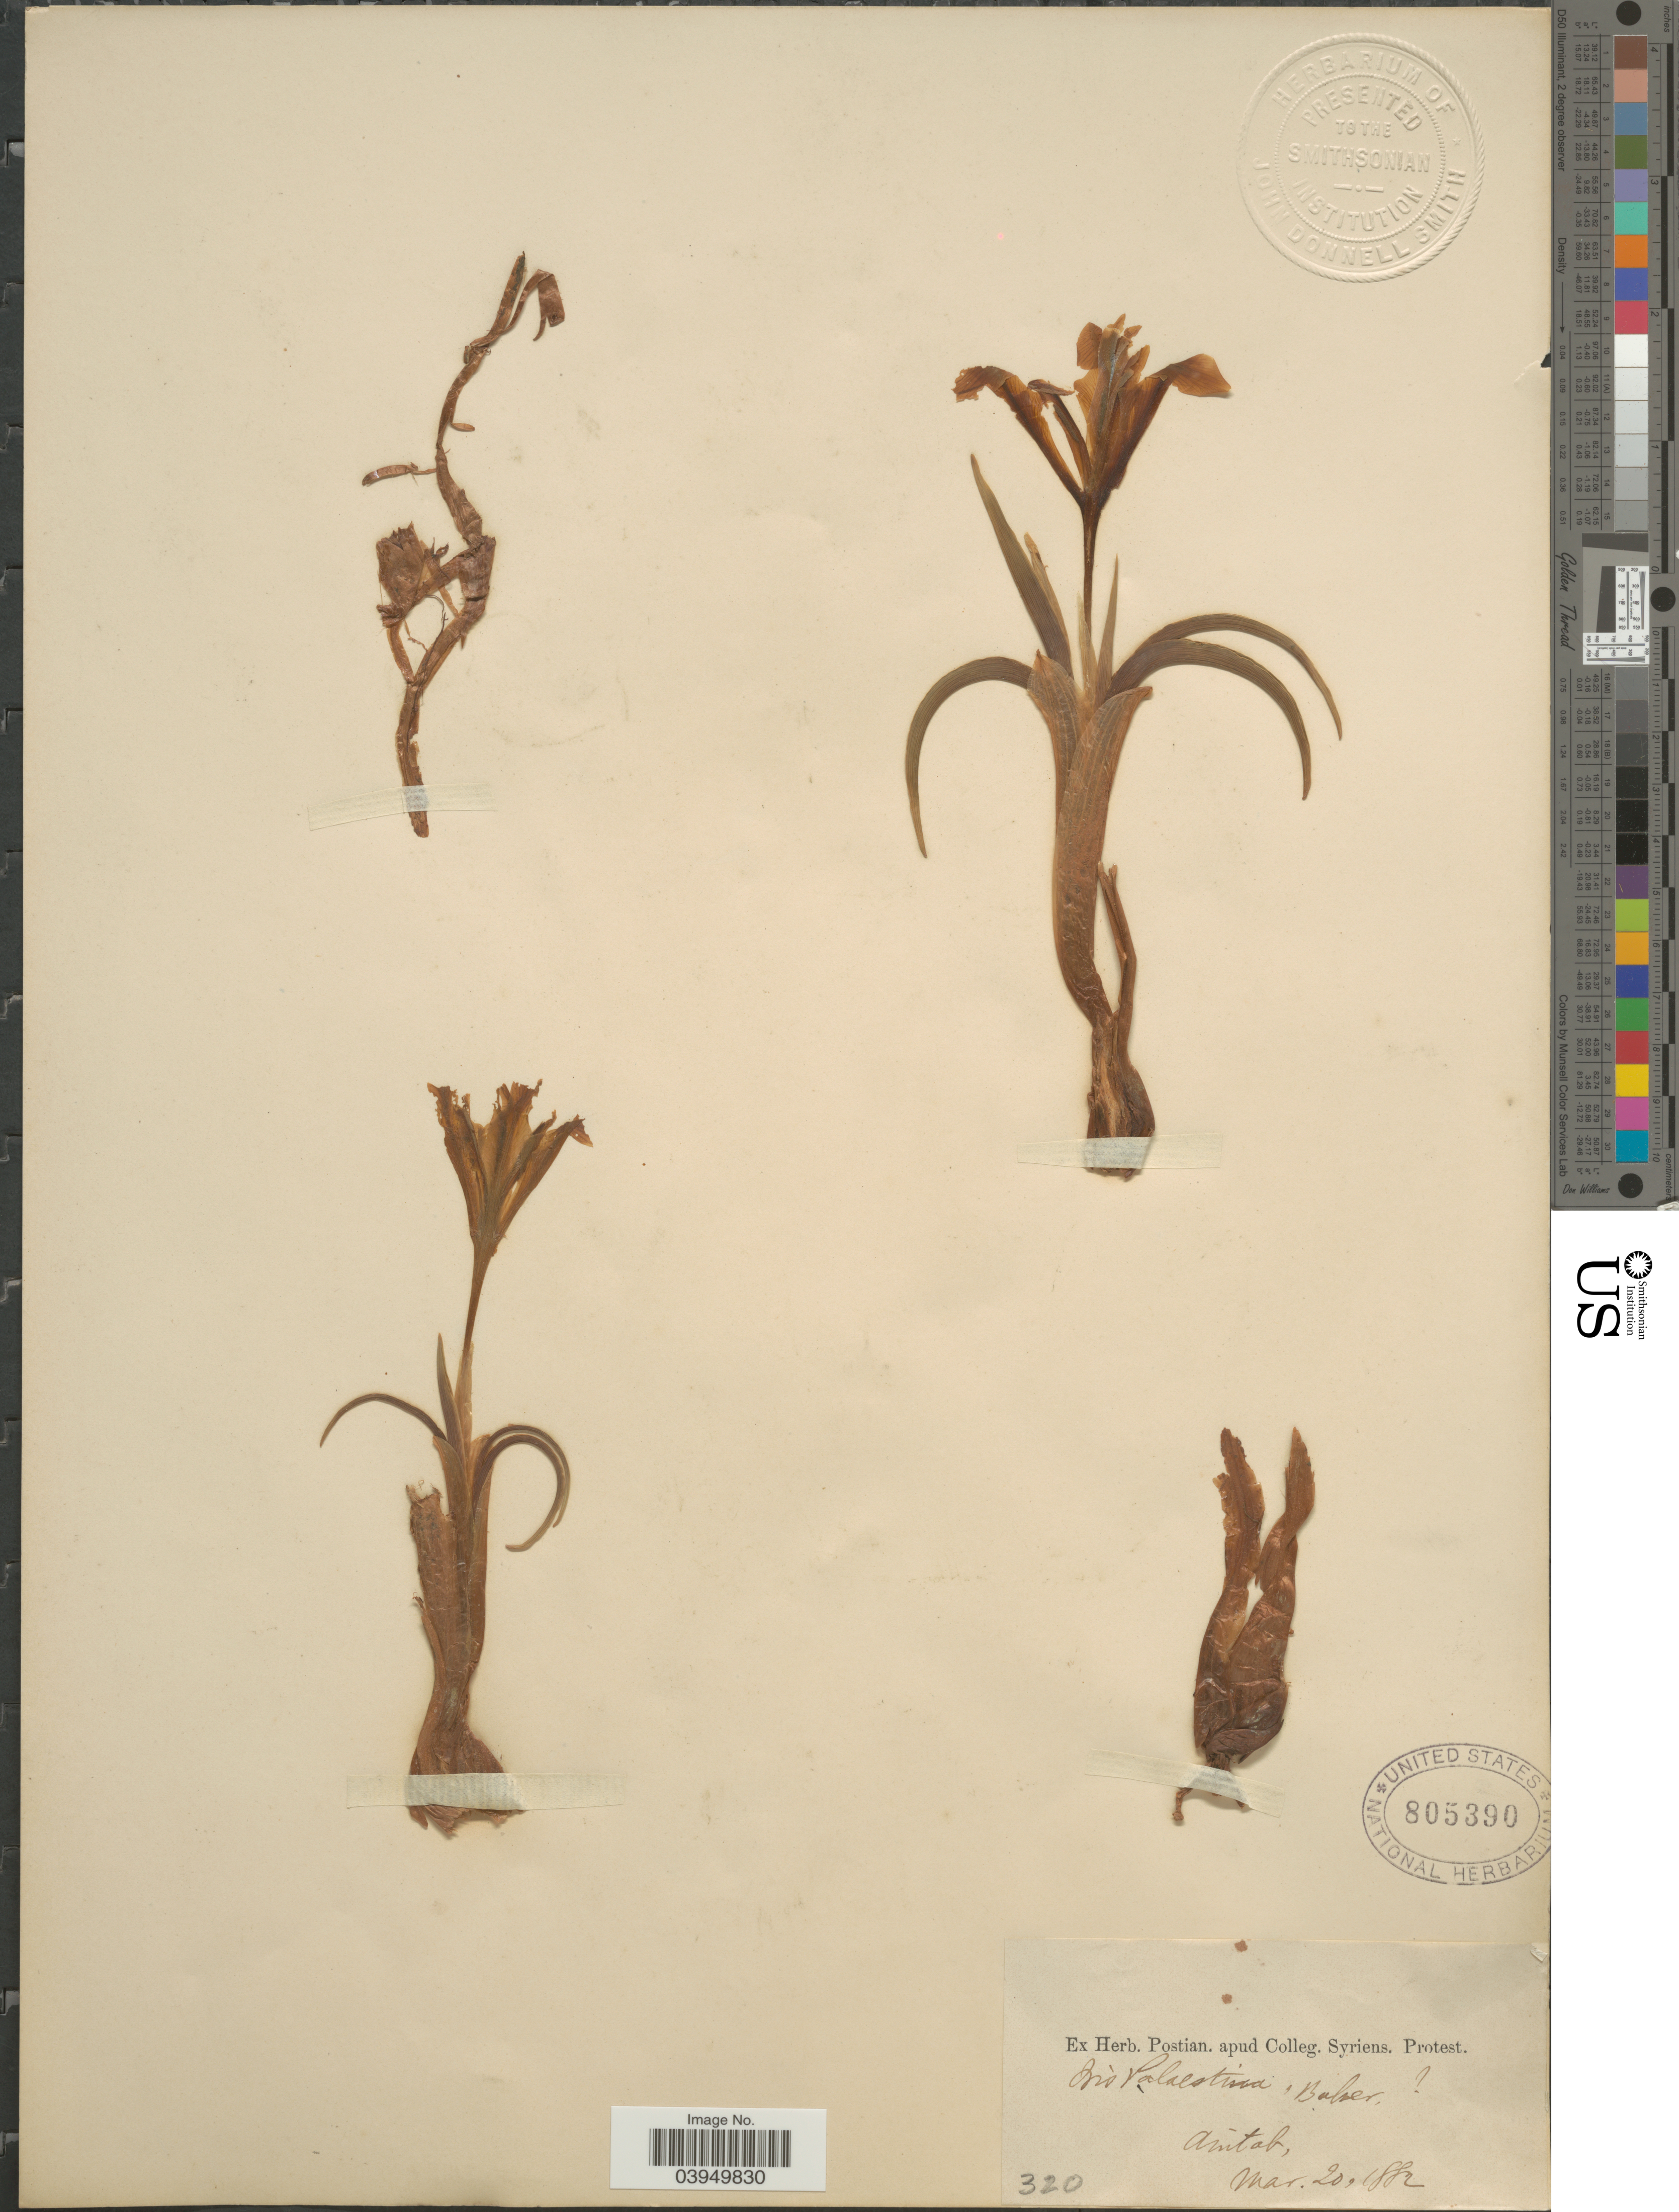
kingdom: Plantae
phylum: Tracheophyta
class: Liliopsida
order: Asparagales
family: Iridaceae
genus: Iris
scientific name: Iris palaestina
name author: (Baker) Boiss.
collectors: ex herb. Postian. apud Colleg. Syriens. Protest. USE "Fannie P. A. Shepard" (10308853) AS PRIMARY COLLECTOR INSTEAD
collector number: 320?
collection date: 1882-03-20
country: Turkey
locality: Aintab.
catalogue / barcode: US 805390